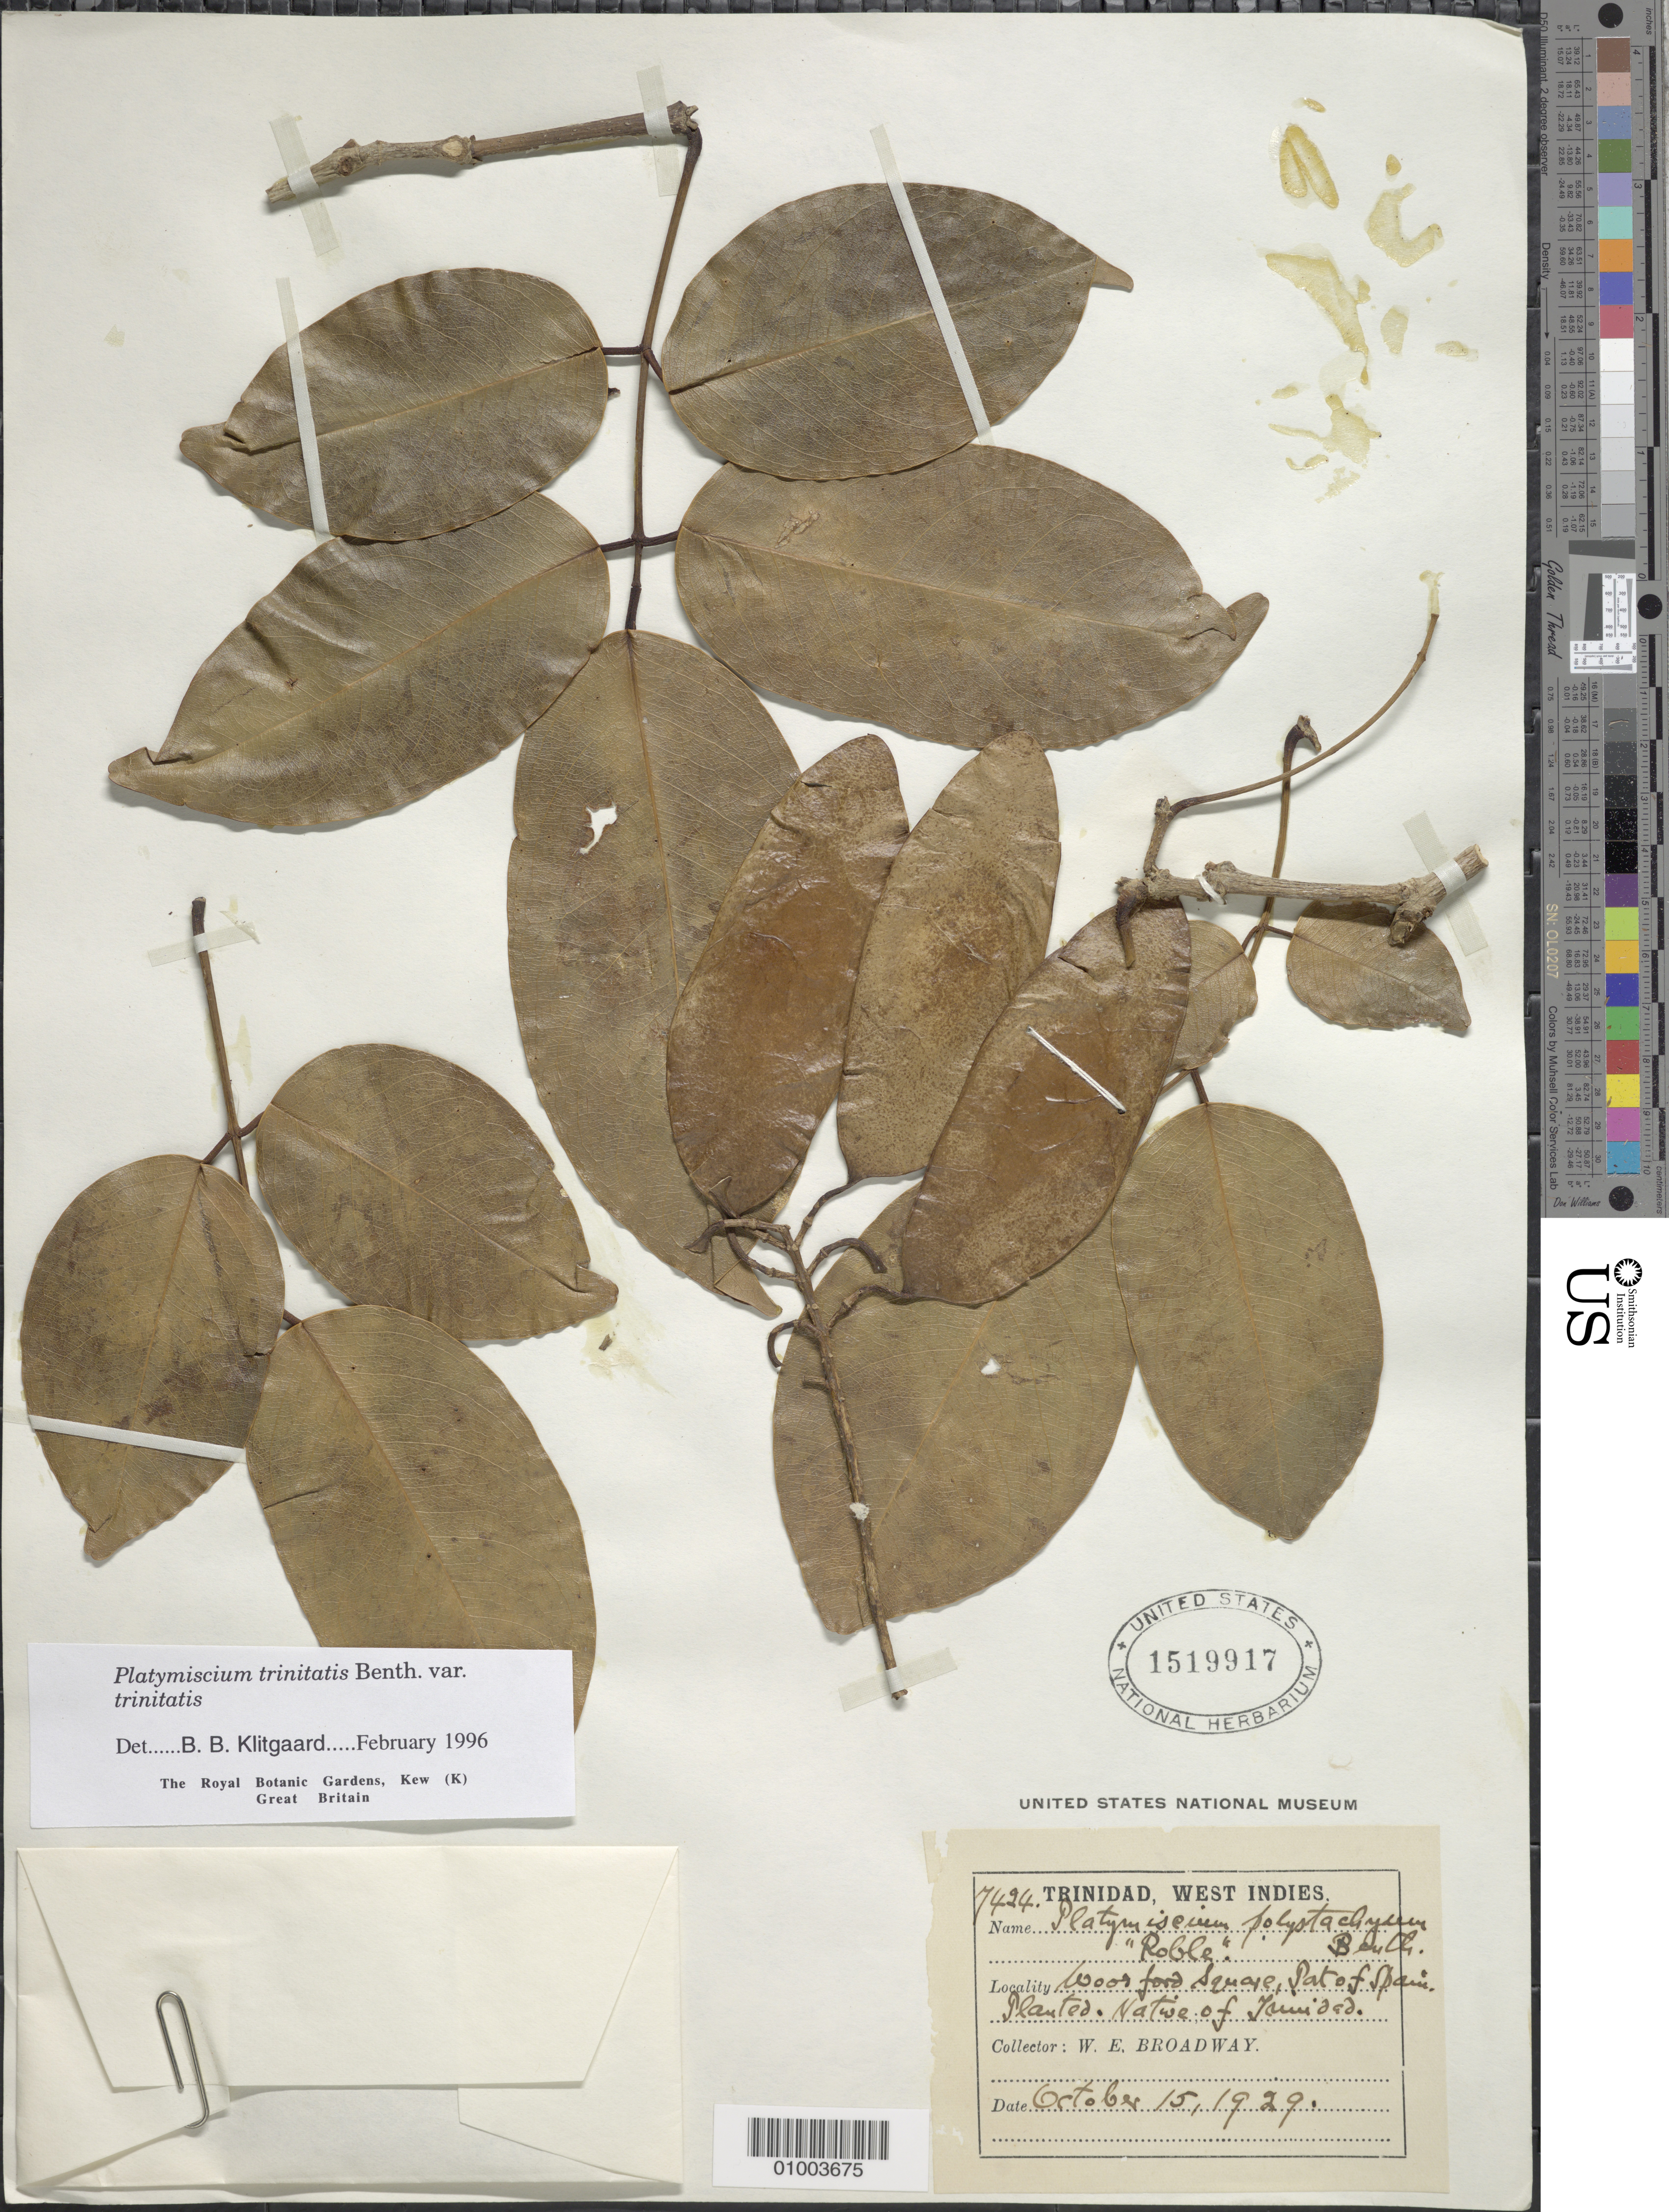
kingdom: Plantae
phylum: Tracheophyta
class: Magnoliopsida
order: Fabales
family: Fabaceae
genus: Platymiscium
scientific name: Platymiscium trinitatis var. trinitatis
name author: Benth.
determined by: Klitgaard, B. B.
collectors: W. E. Broadway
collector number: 7424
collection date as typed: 15 Oct 1929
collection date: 1929-10-15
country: Trinidad and Tobago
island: Trinidad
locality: Wood ford square, Pat of Spain, Planted. Natwe of Trinidad.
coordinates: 0 N, 0 E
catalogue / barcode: US 1519917